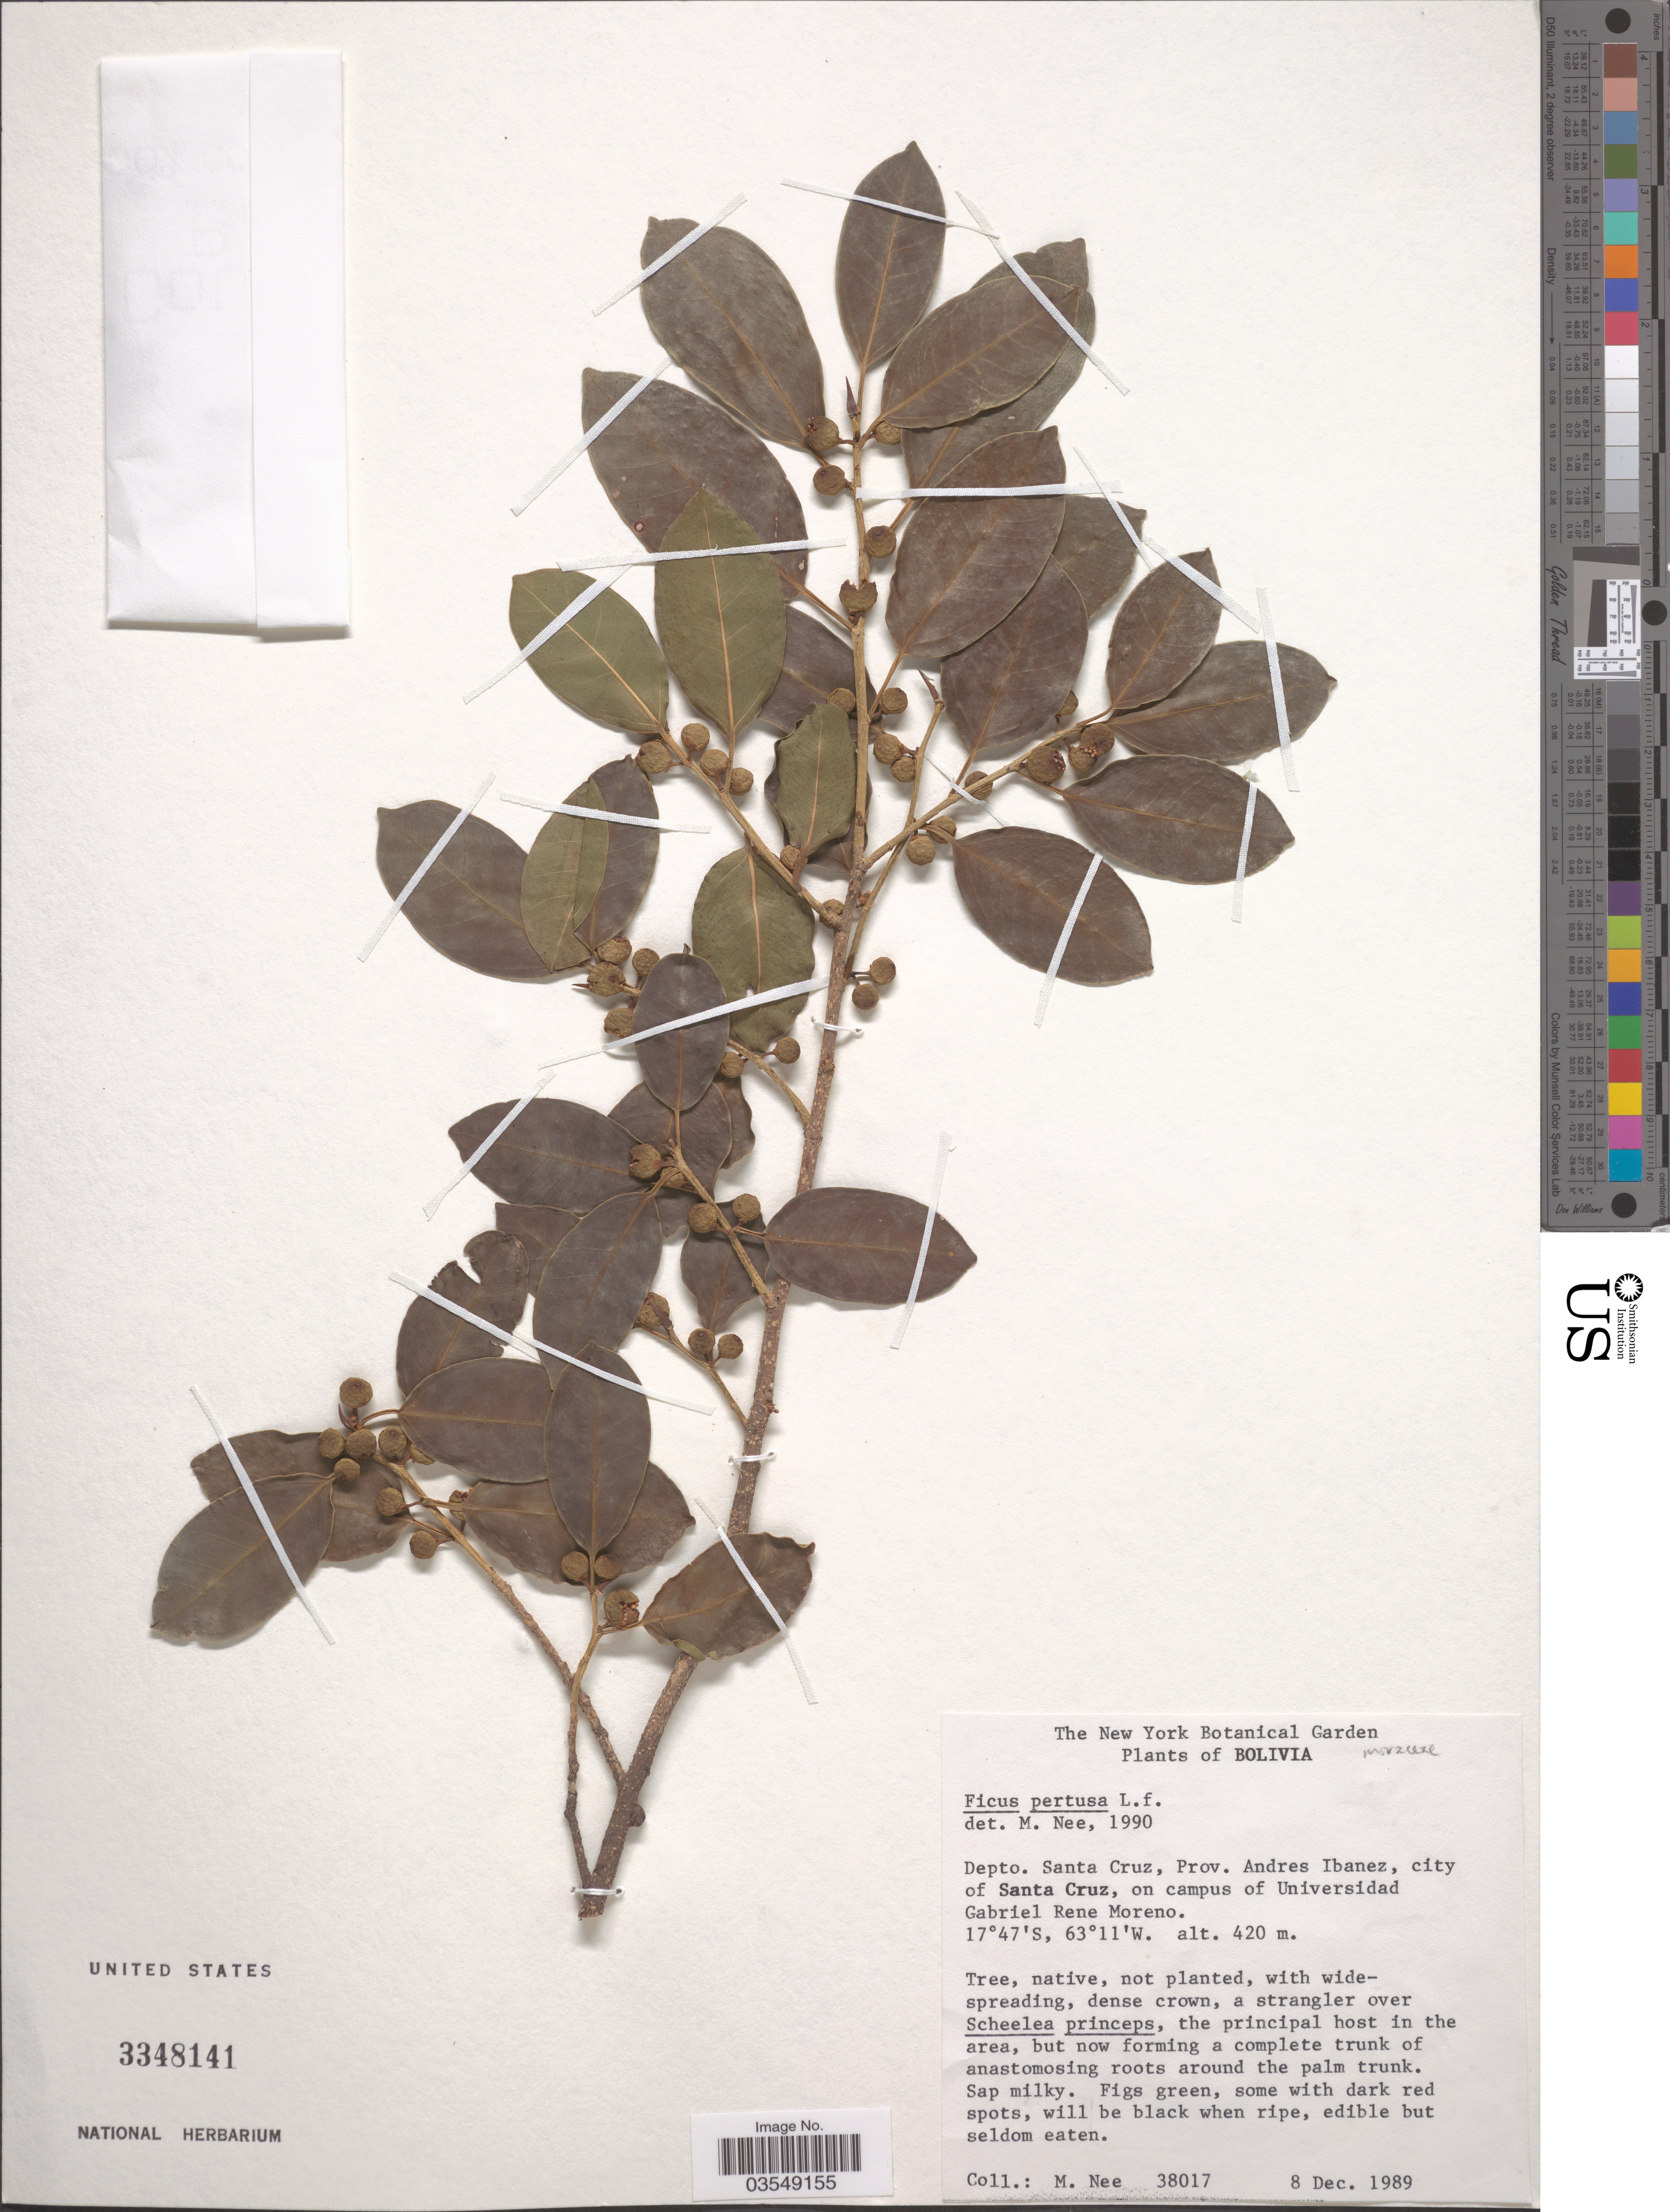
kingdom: Plantae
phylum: Tracheophyta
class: Magnoliopsida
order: Rosales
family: Moraceae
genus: Ficus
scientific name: Ficus pertusa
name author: L. f.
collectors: M. Nee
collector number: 38017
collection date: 1989-12-08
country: Bolivia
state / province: Santa Cruz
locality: Depto. Santa Cruz, Prov. Andres Ibanez, city of Santa Cruz, on campus of Universidad Gabriel Rene Moreno.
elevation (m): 420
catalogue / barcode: US 3348141